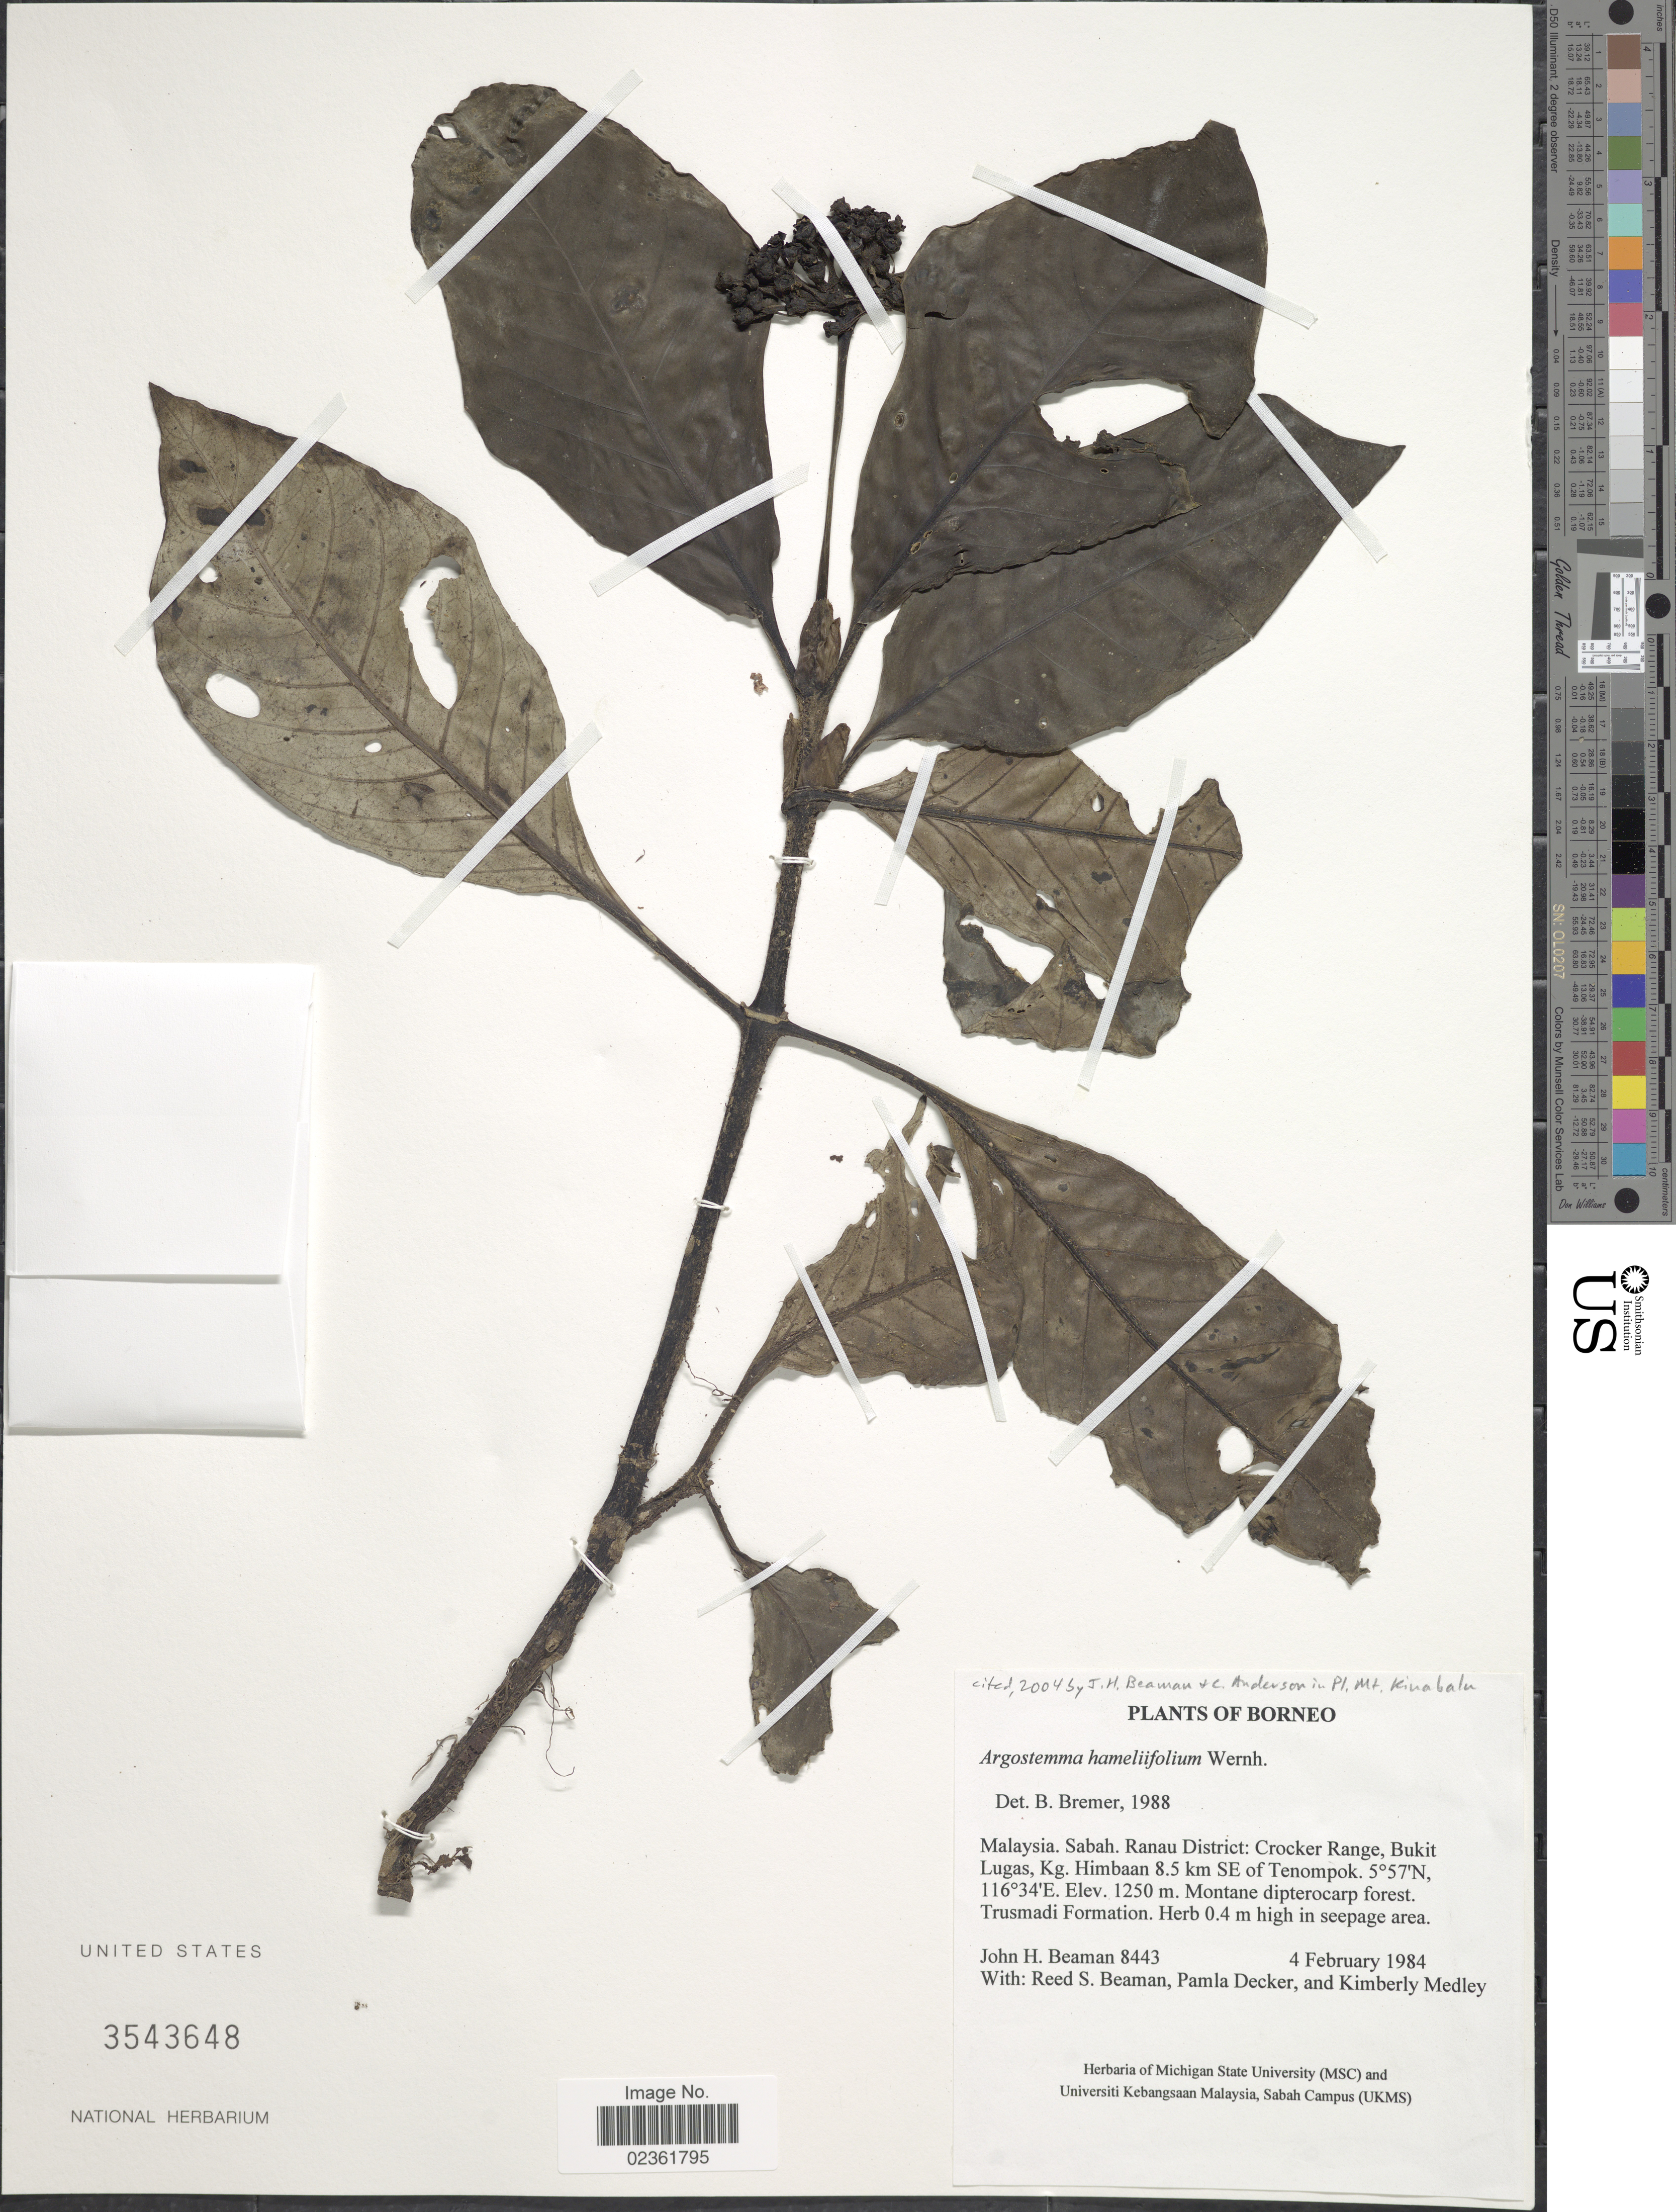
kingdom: Plantae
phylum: Tracheophyta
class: Magnoliopsida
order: Gentianales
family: Rubiaceae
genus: Argostemma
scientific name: Argostemma hameliifolium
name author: Wernham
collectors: J. H. Beaman, R. S. Beaman, P. Decker & K. Medley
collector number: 8443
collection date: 1984-02-04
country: Malaysia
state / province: Sabah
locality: Borneo, Ranau District: Crocker Range, Bukit Lugas, Kg. Himbaan 8.5 km SE of Tenompok.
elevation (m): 1250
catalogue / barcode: US 3543648